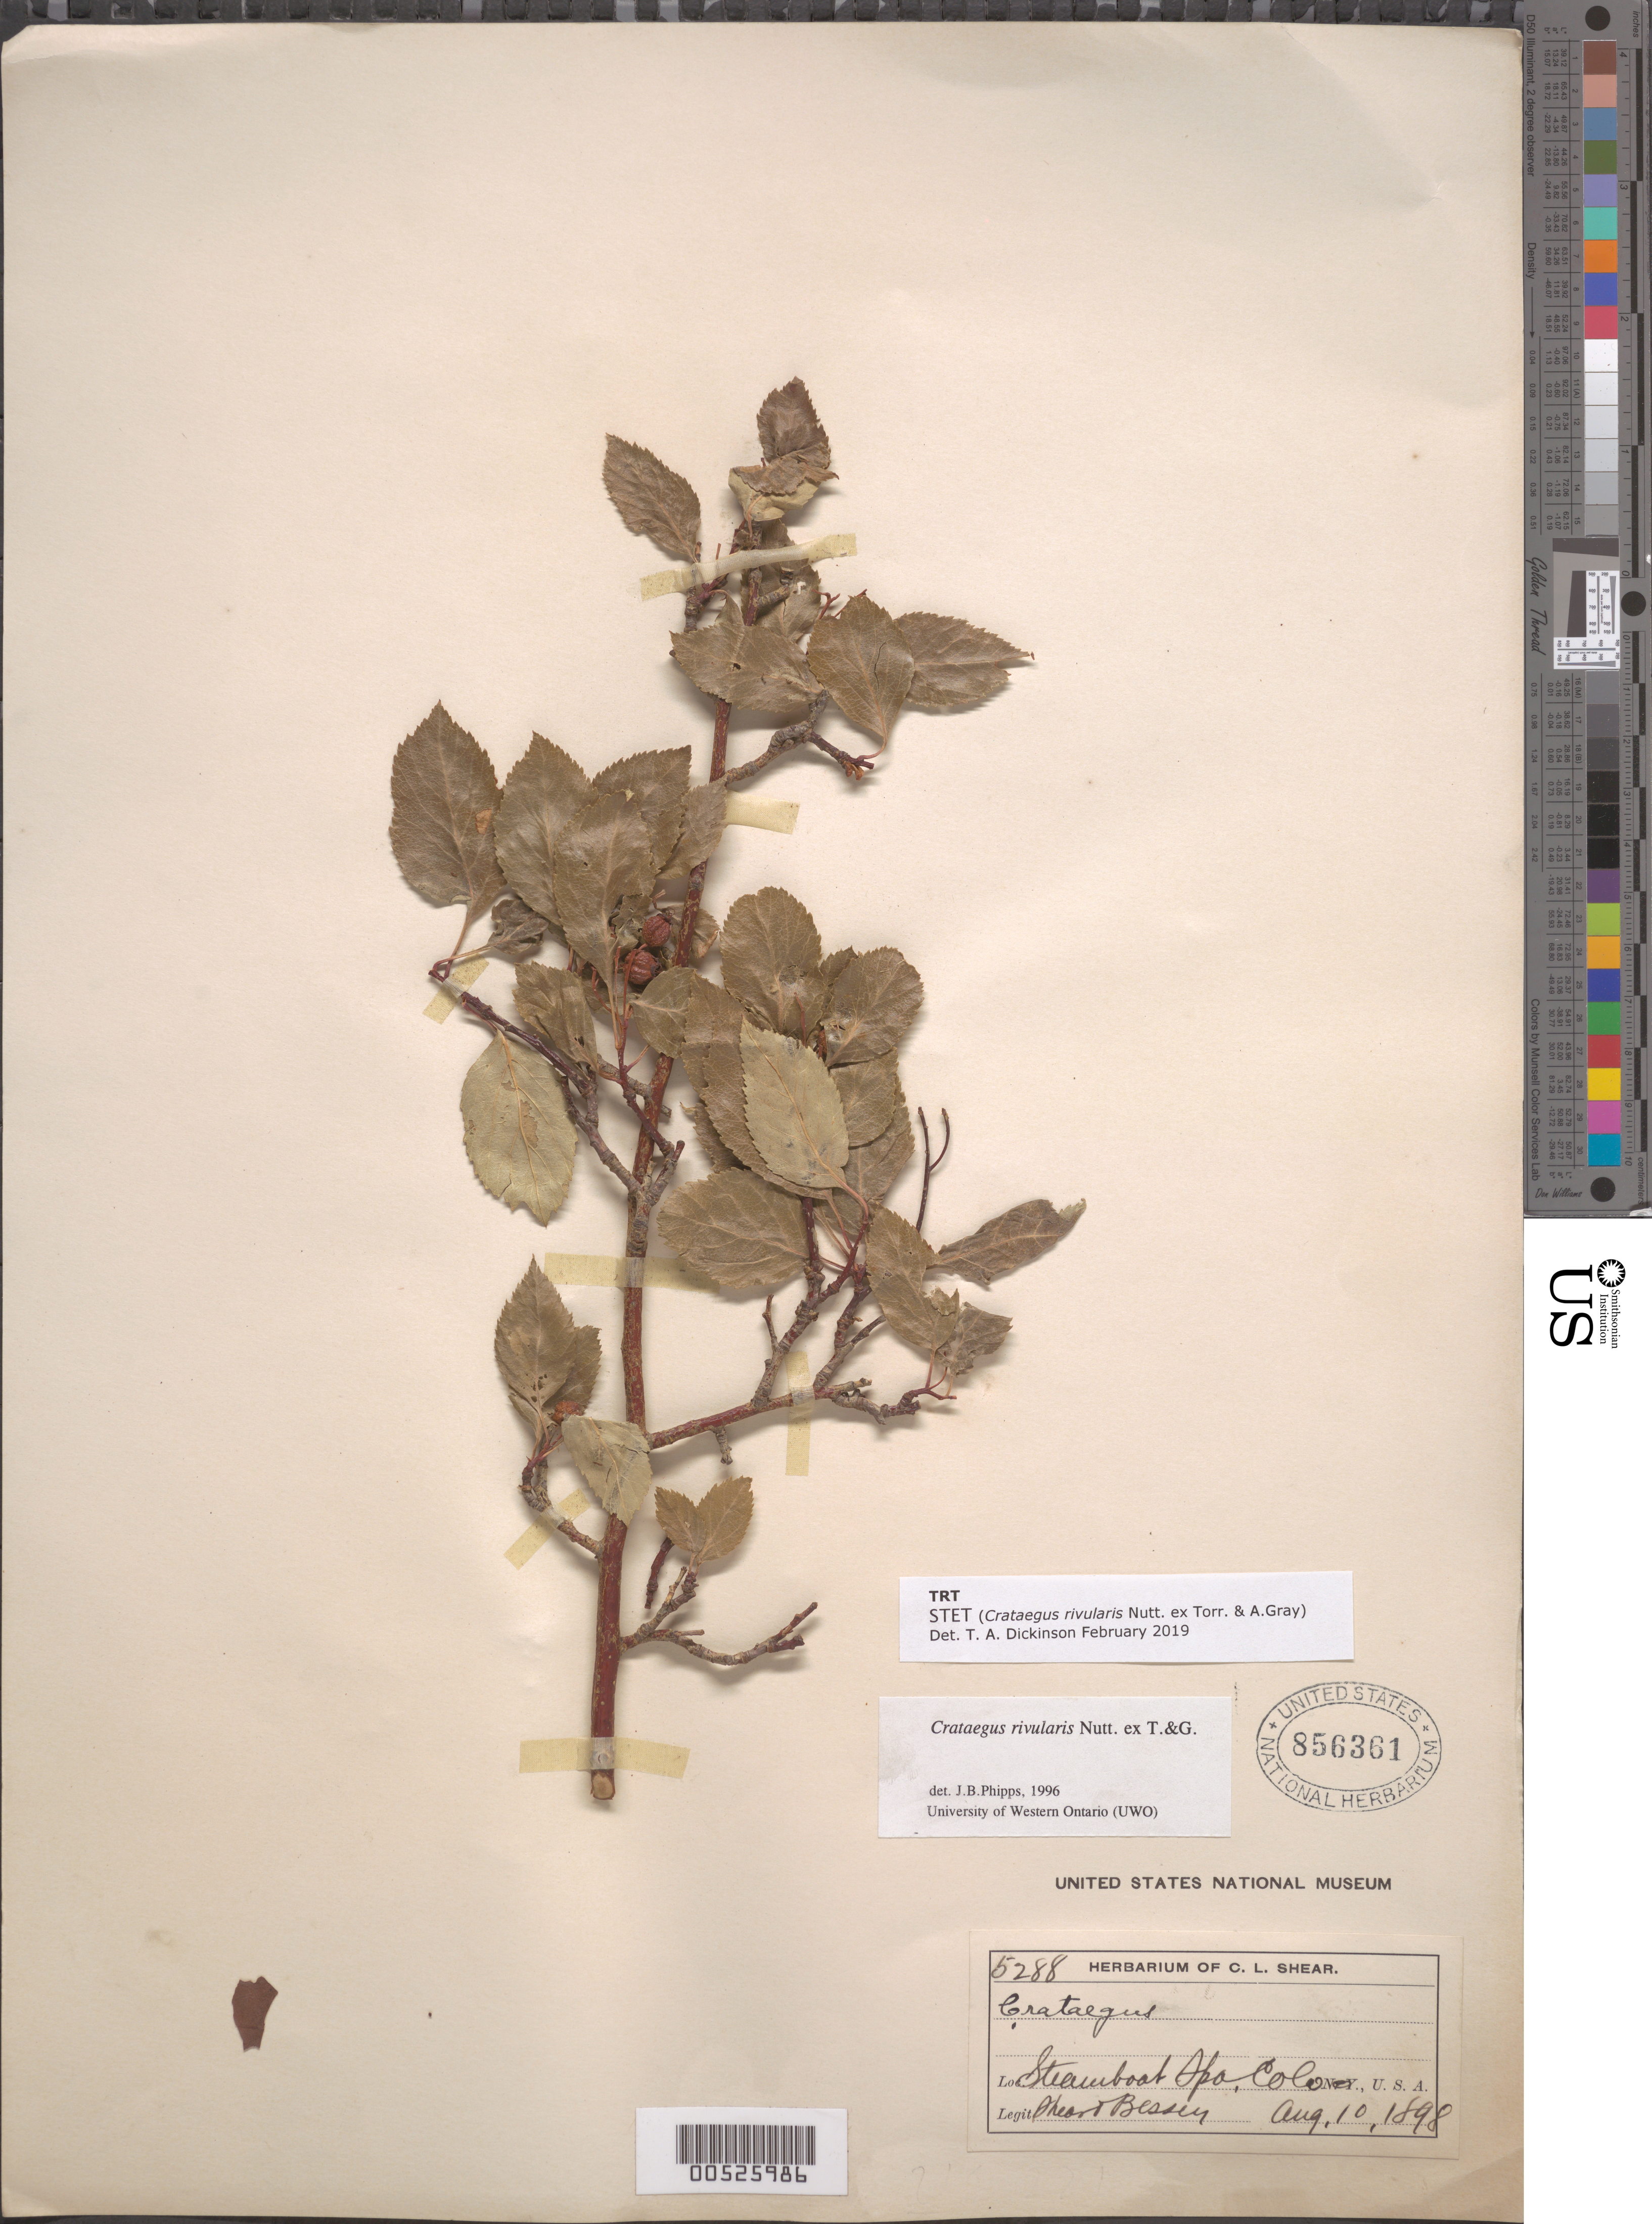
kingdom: Plantae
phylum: Tracheophyta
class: Magnoliopsida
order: Rosales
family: Rosaceae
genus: Crataegus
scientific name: Crataegus rivularis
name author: Nutt.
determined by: Phipps, James B., (UWO), University of Western Ontario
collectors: C. L. Shear & -. Bessey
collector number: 5288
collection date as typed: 10 Aug 1898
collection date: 1898-08-10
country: United States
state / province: Colorado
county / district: Routt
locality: Steamboat Springs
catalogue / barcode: US 856361